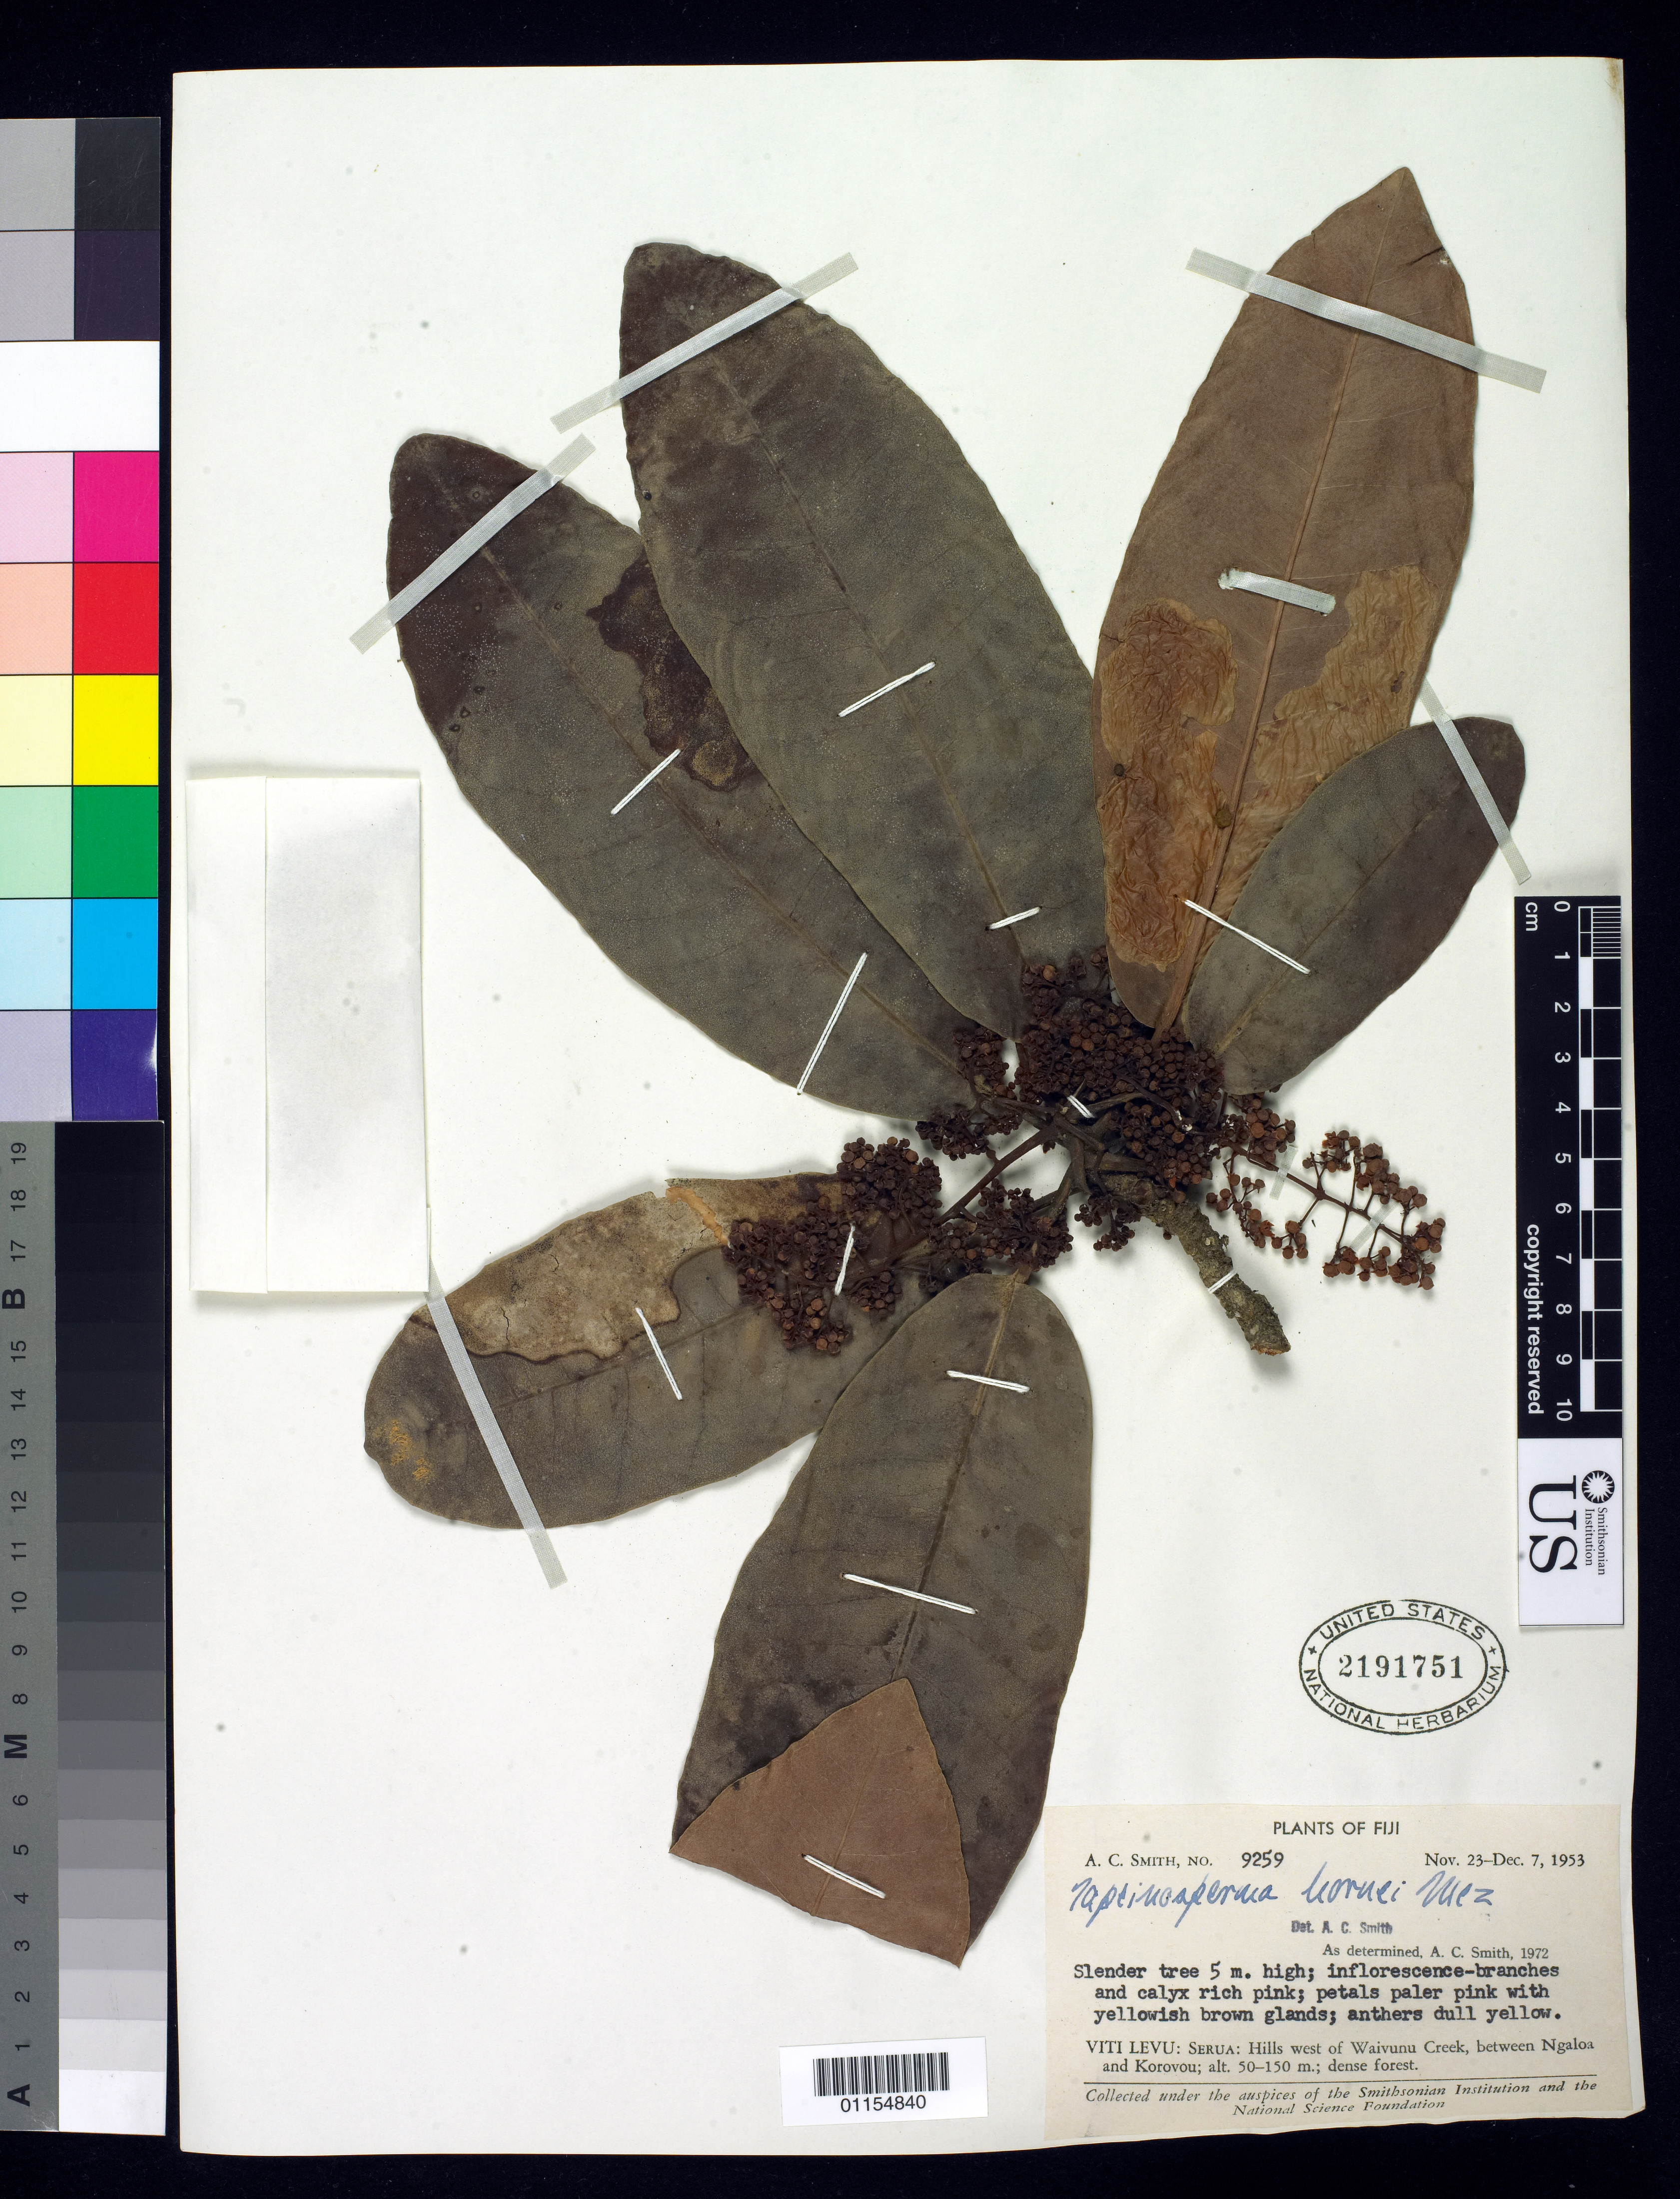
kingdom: Plantae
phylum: Tracheophyta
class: Magnoliopsida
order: Ericales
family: Primulaceae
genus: Tapeinosperma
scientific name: Tapeinosperma hornei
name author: Mez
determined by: Smith, A. C.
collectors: A. C. Smith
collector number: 9259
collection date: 1953-11-23/1953-12-07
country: Fiji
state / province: Serua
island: Viti Levu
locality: Hills west of Waivunu Creek, between Ngaloa and Korovou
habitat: Dense forest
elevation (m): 50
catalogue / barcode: US 2191751